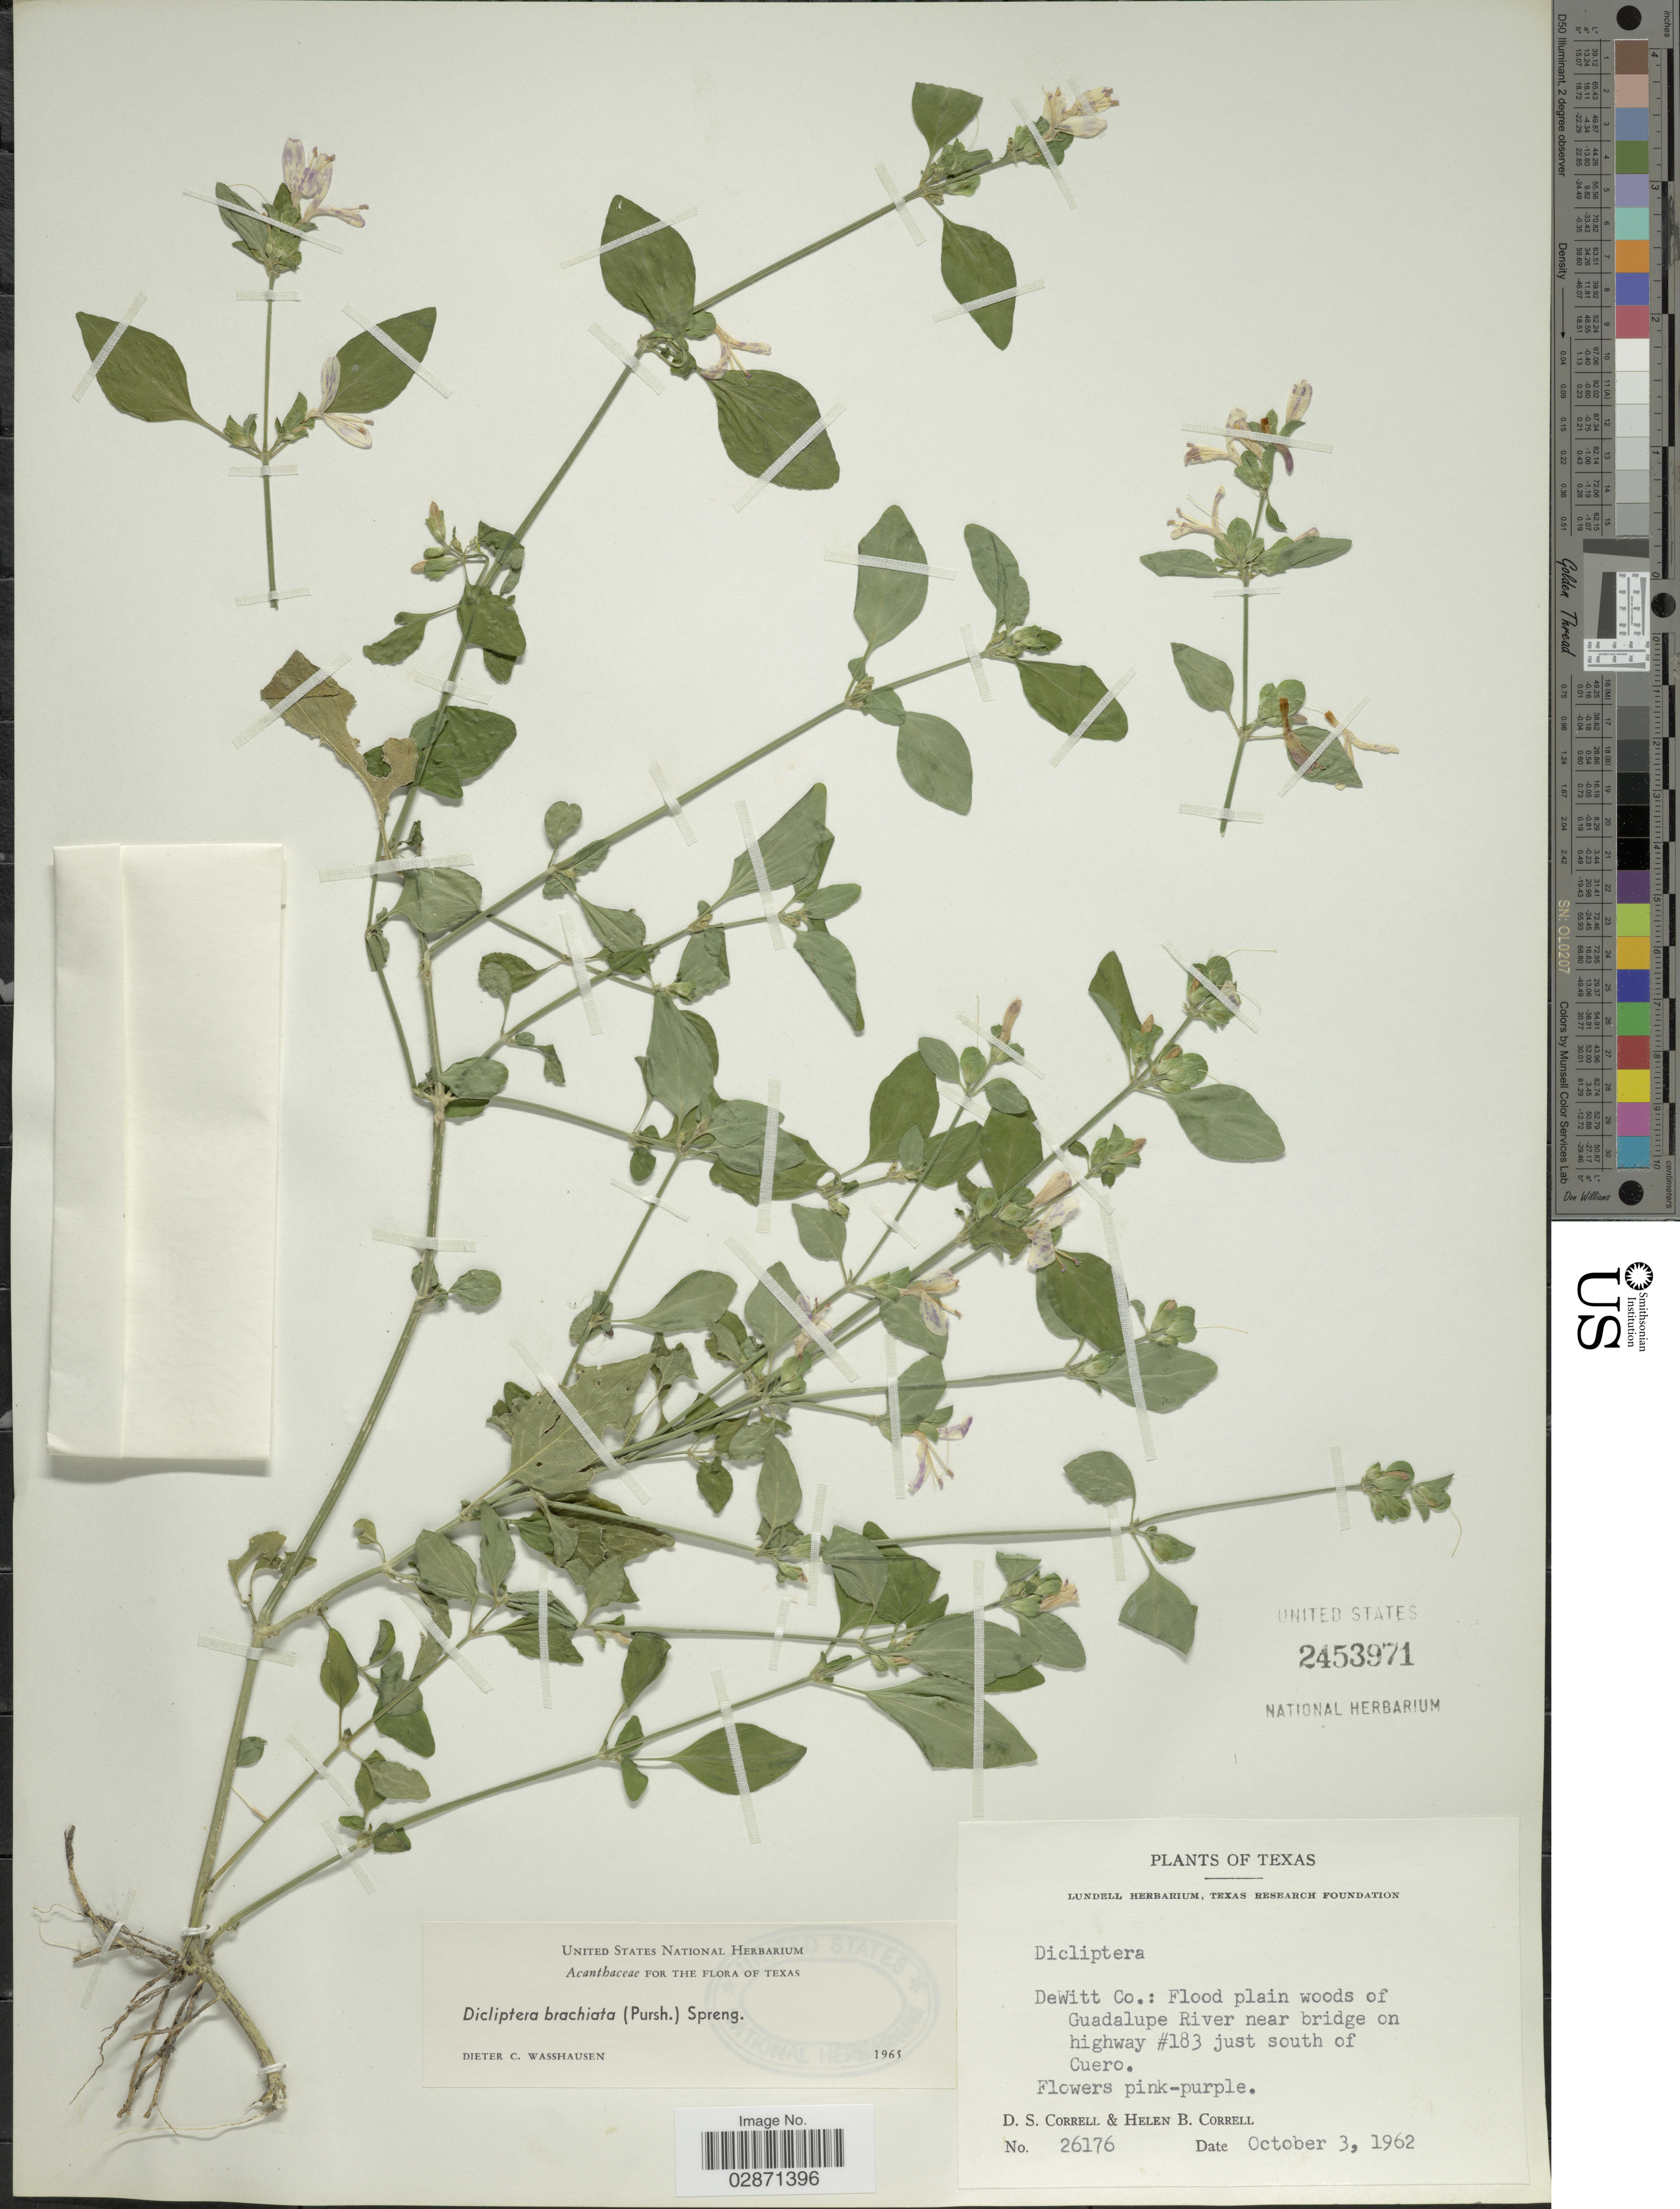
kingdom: Plantae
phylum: Tracheophyta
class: Magnoliopsida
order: Lamiales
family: Acanthaceae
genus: Dicliptera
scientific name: Dicliptera brachiata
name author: (Pursh) Spreng.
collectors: D. S. Correll & H. Correll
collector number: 26176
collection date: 1962-10-03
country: United States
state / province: Texas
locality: DeWitt Co.: Flood plain woods of Guadalupe River near bridge on highway #183 just south of Cuero.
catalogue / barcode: US 2453971